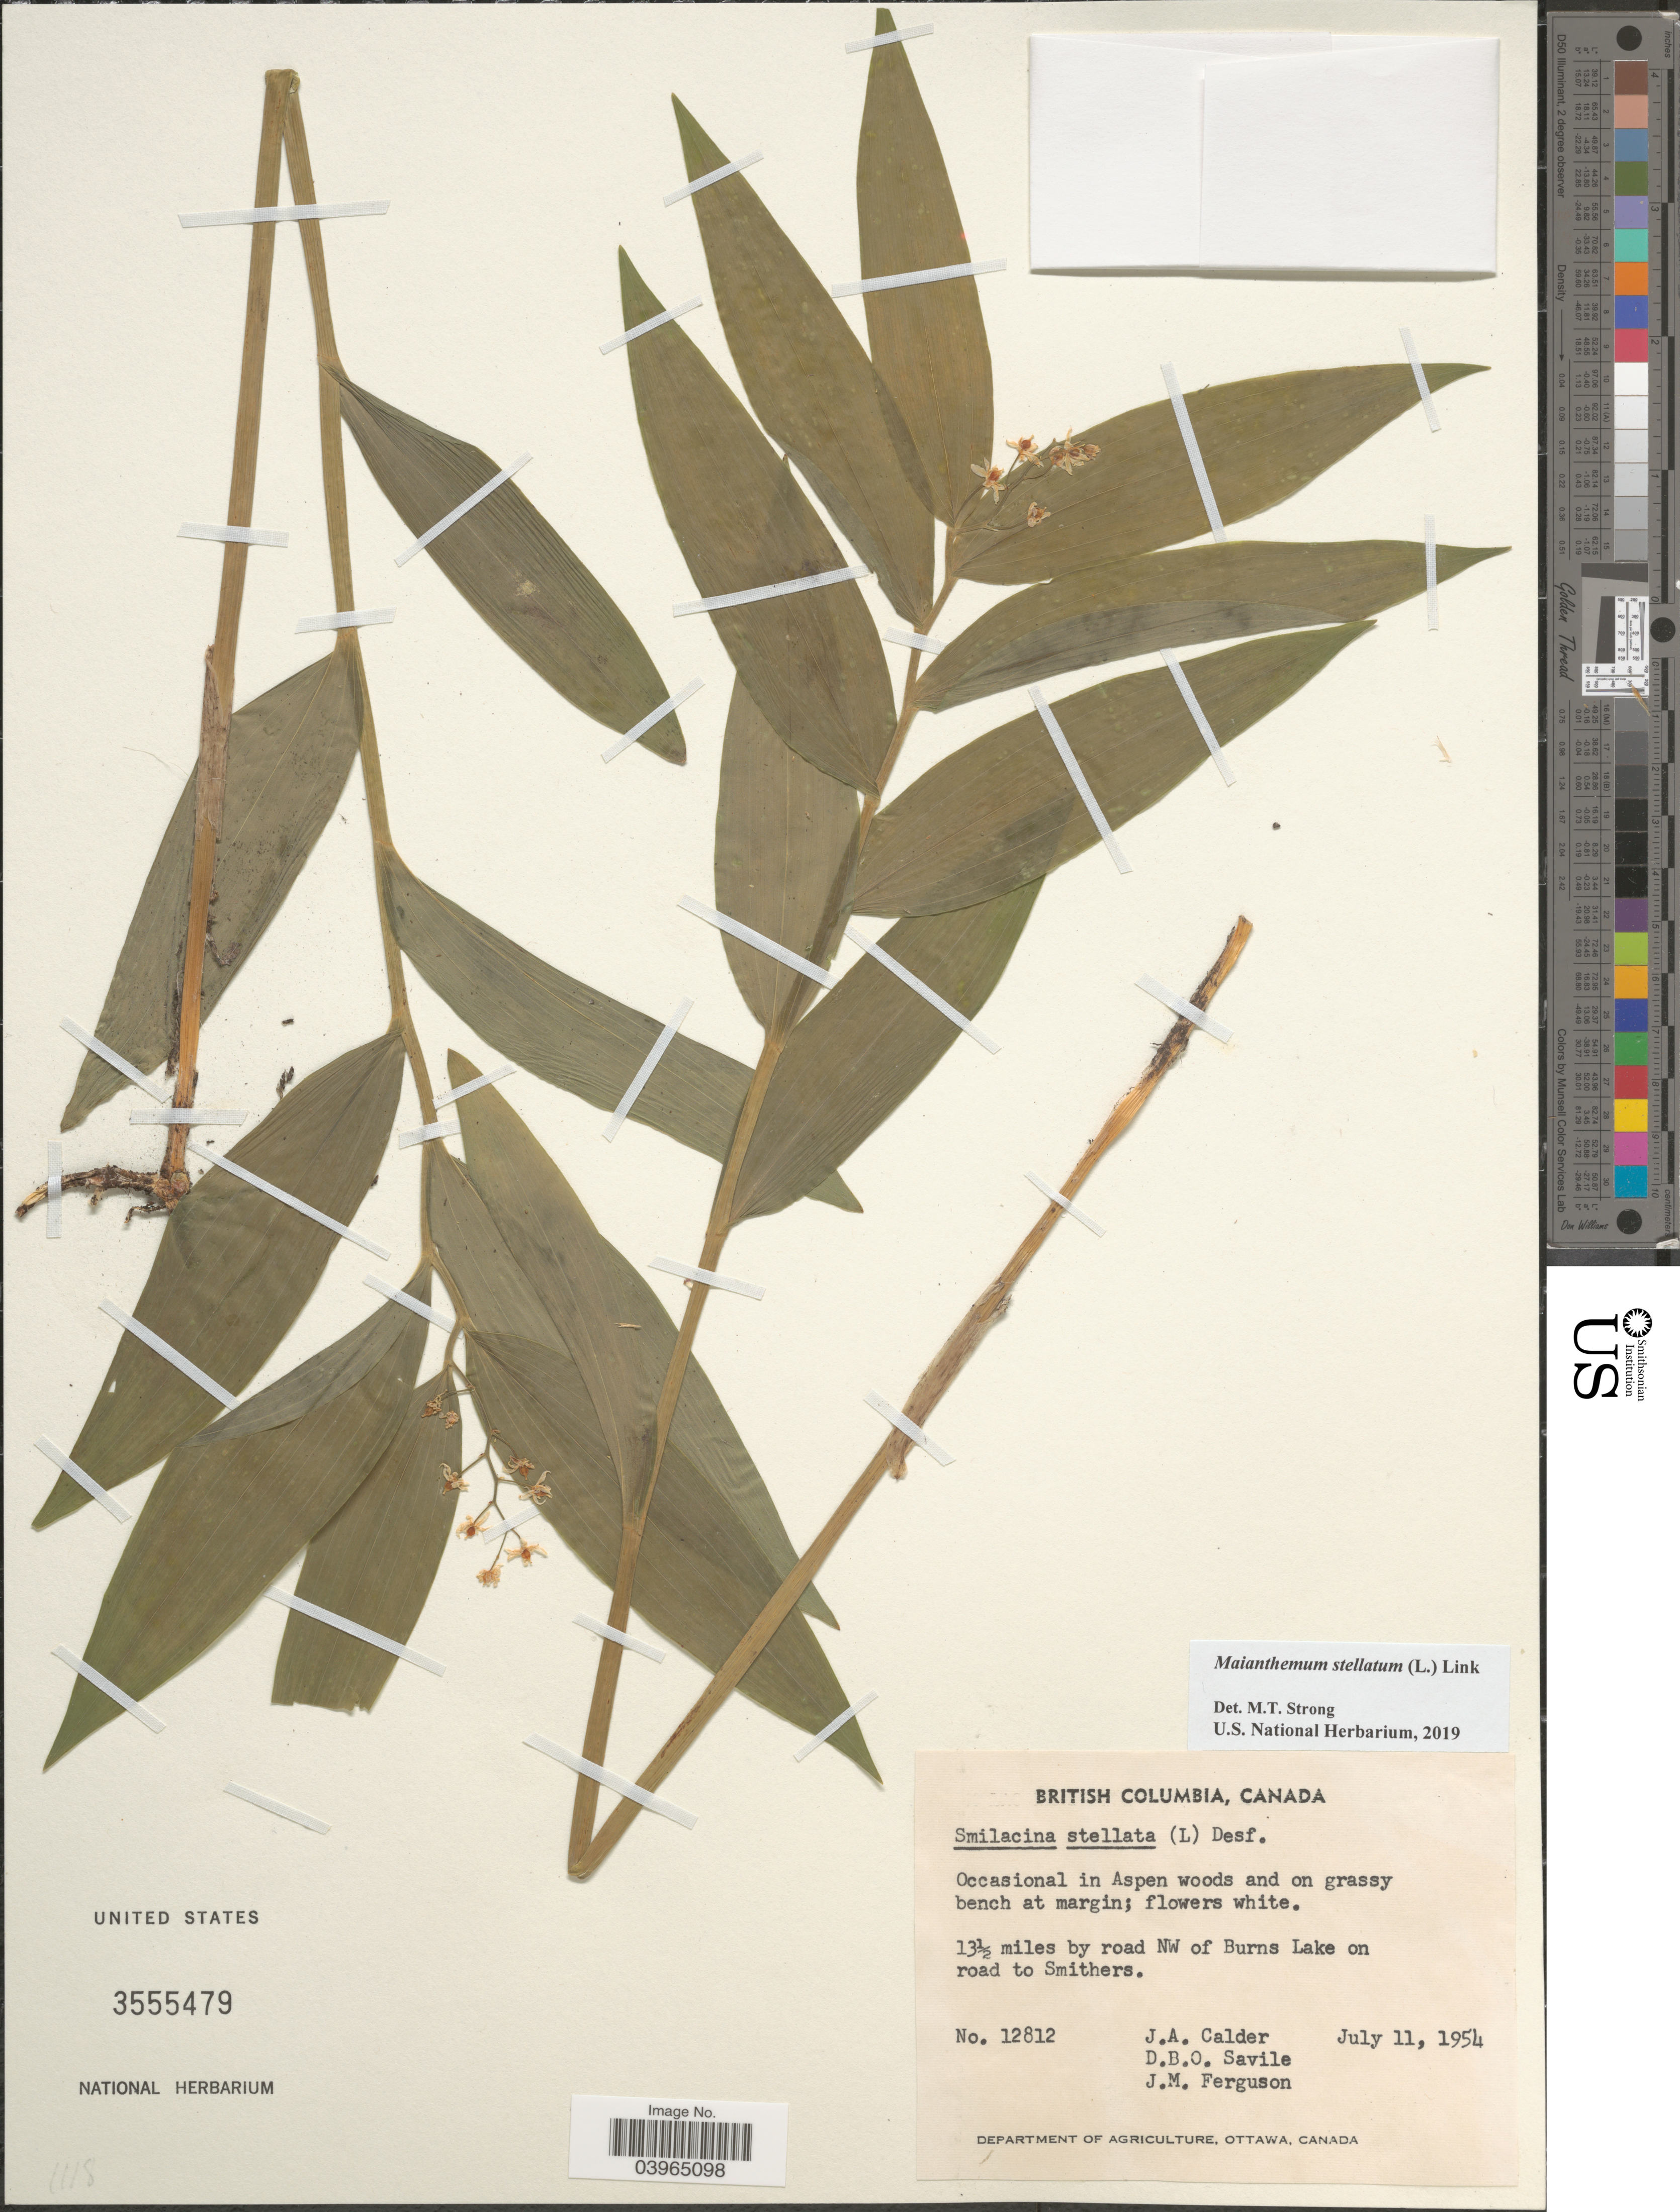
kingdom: Plantae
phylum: Tracheophyta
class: Liliopsida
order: Asparagales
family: Asparagaceae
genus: Maianthemum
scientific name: Maianthemum stellatum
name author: (L.) Link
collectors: J. A. Calder, D. Savile & J. M. Ferguson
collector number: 12812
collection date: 1954-07-11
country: Canada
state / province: British Columbia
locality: In Aspen woods and on grassy bench at margin. 13½ miles by road NW of Burns Lake on road to Smithers.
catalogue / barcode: US 3555479